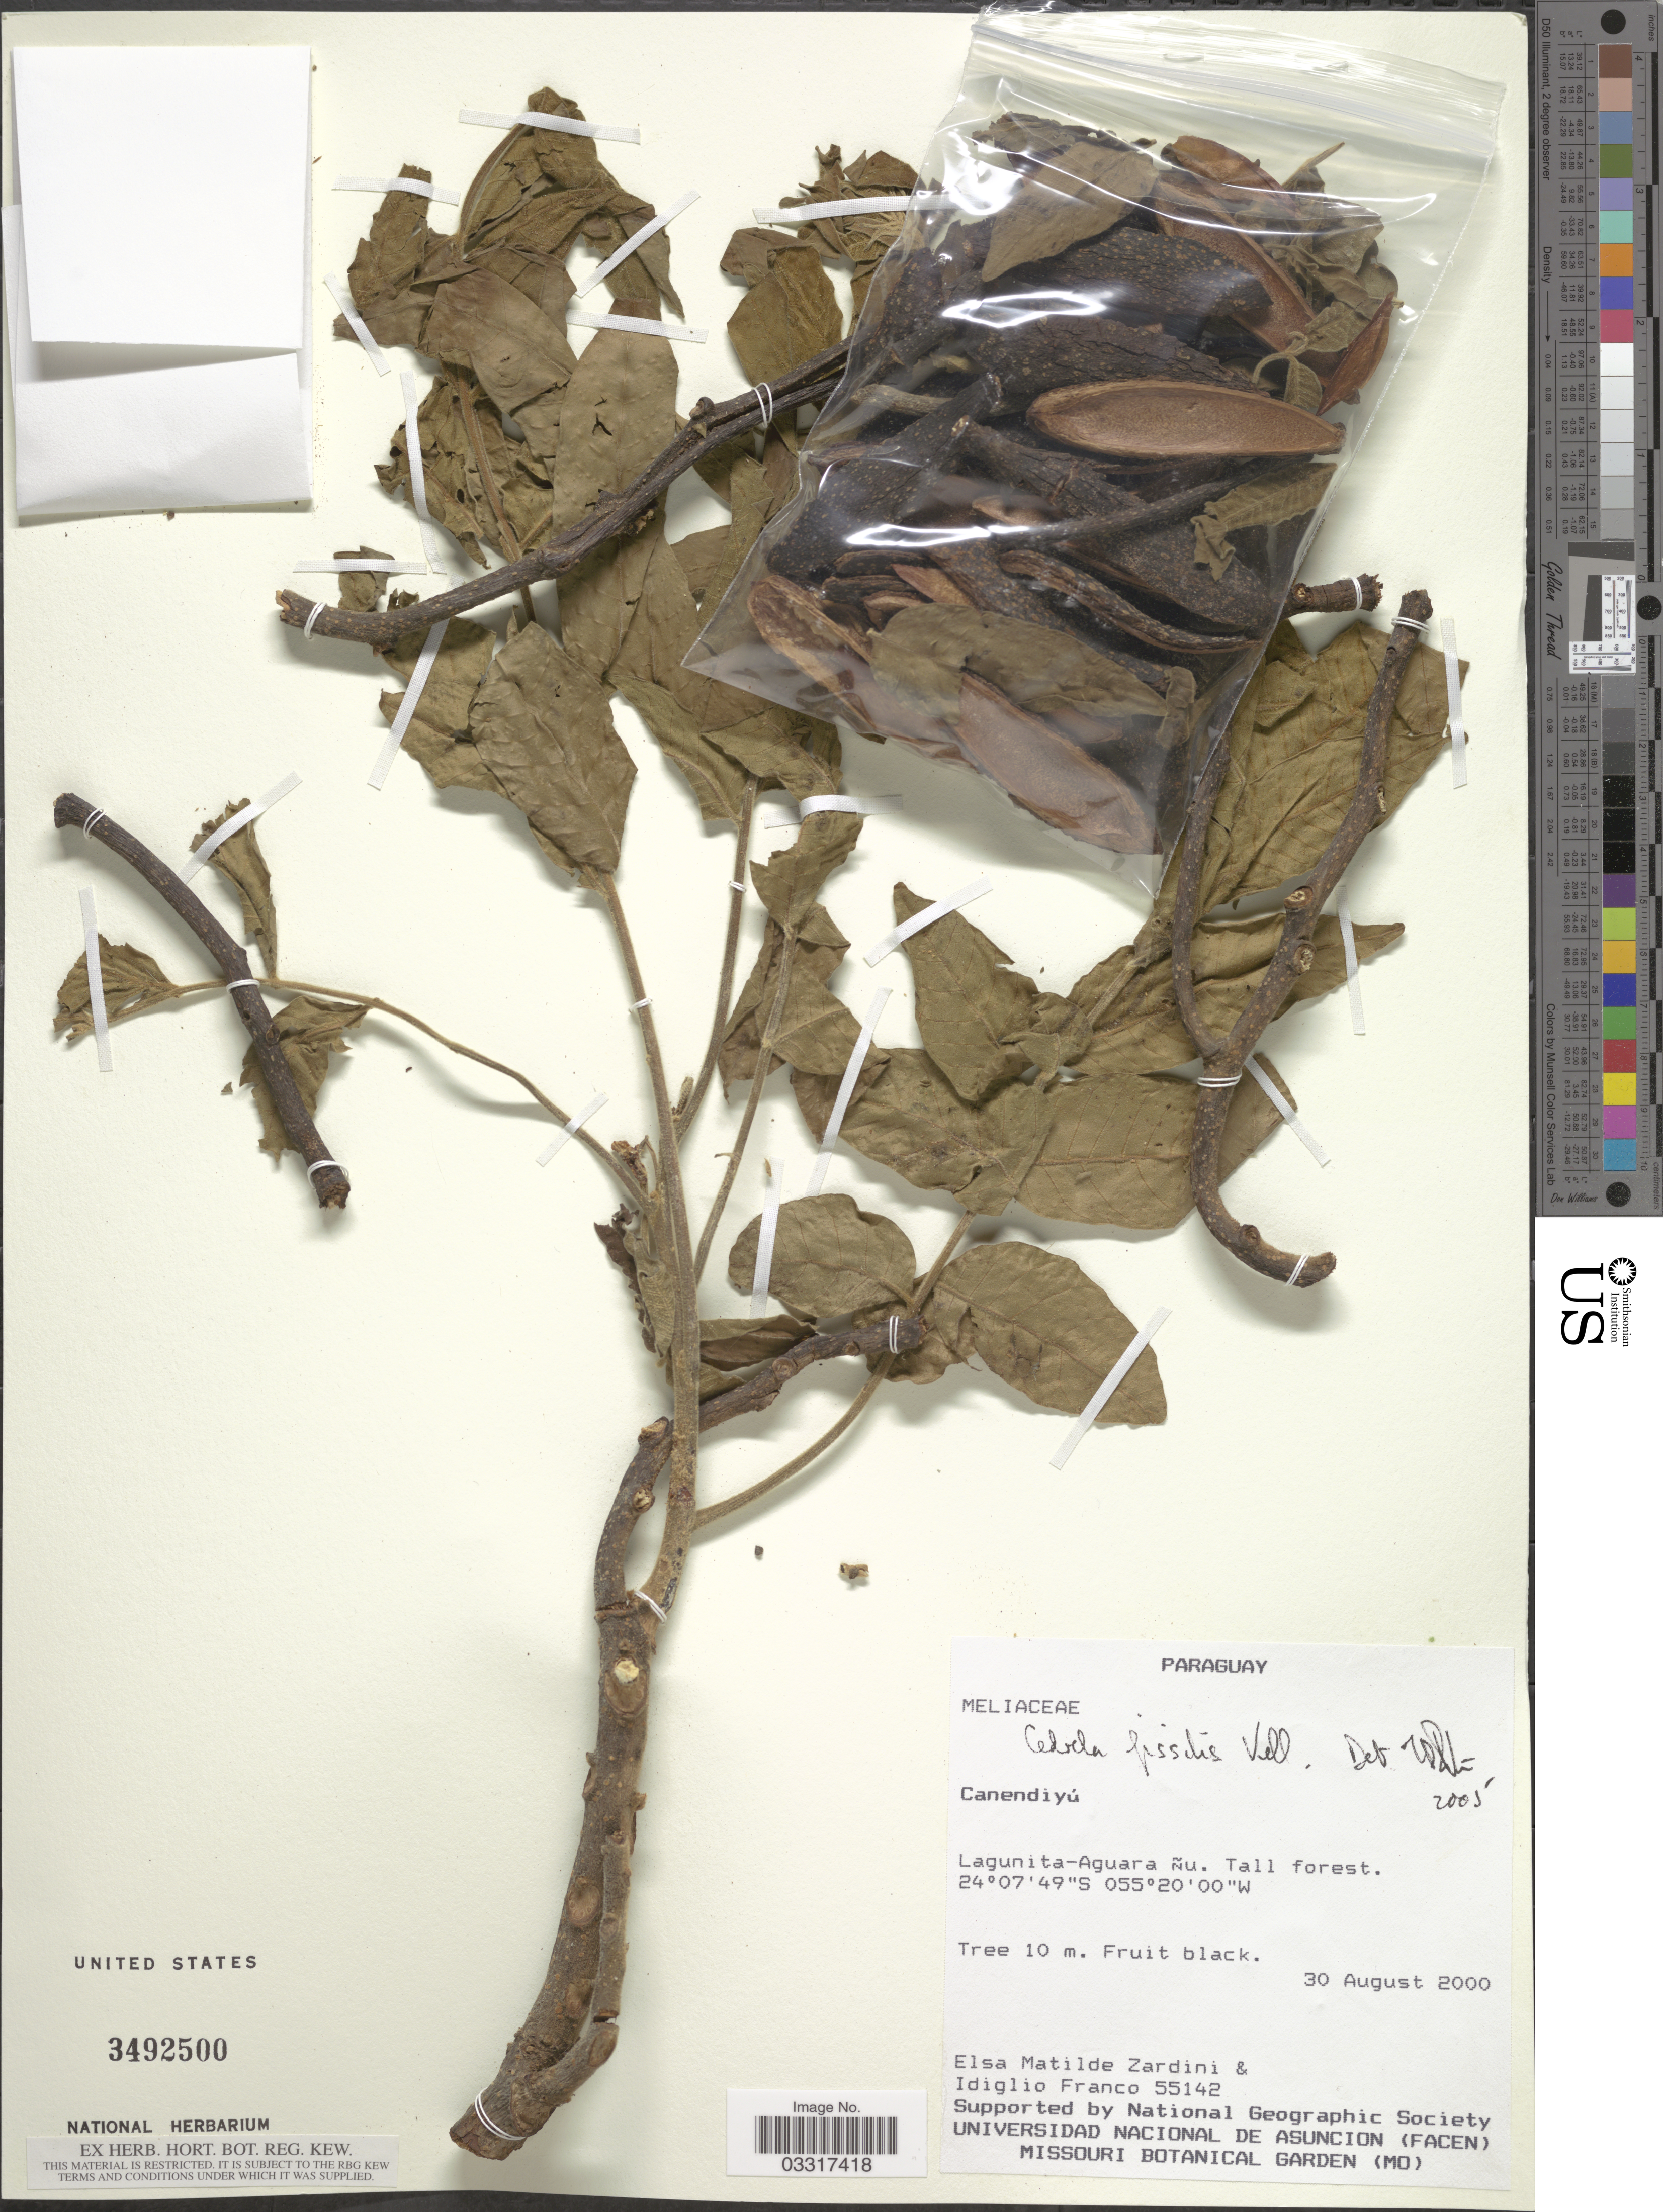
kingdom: Plantae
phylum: Tracheophyta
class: Magnoliopsida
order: Sapindales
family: Meliaceae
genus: Cedrela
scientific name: Cedrela fissilis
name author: Vell.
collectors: E. M. Zardini & I. Franco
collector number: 55142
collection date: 2000-08-30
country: Peru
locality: Canendiyú. Lagunita-Aguara ñu.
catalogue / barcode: US 3492500